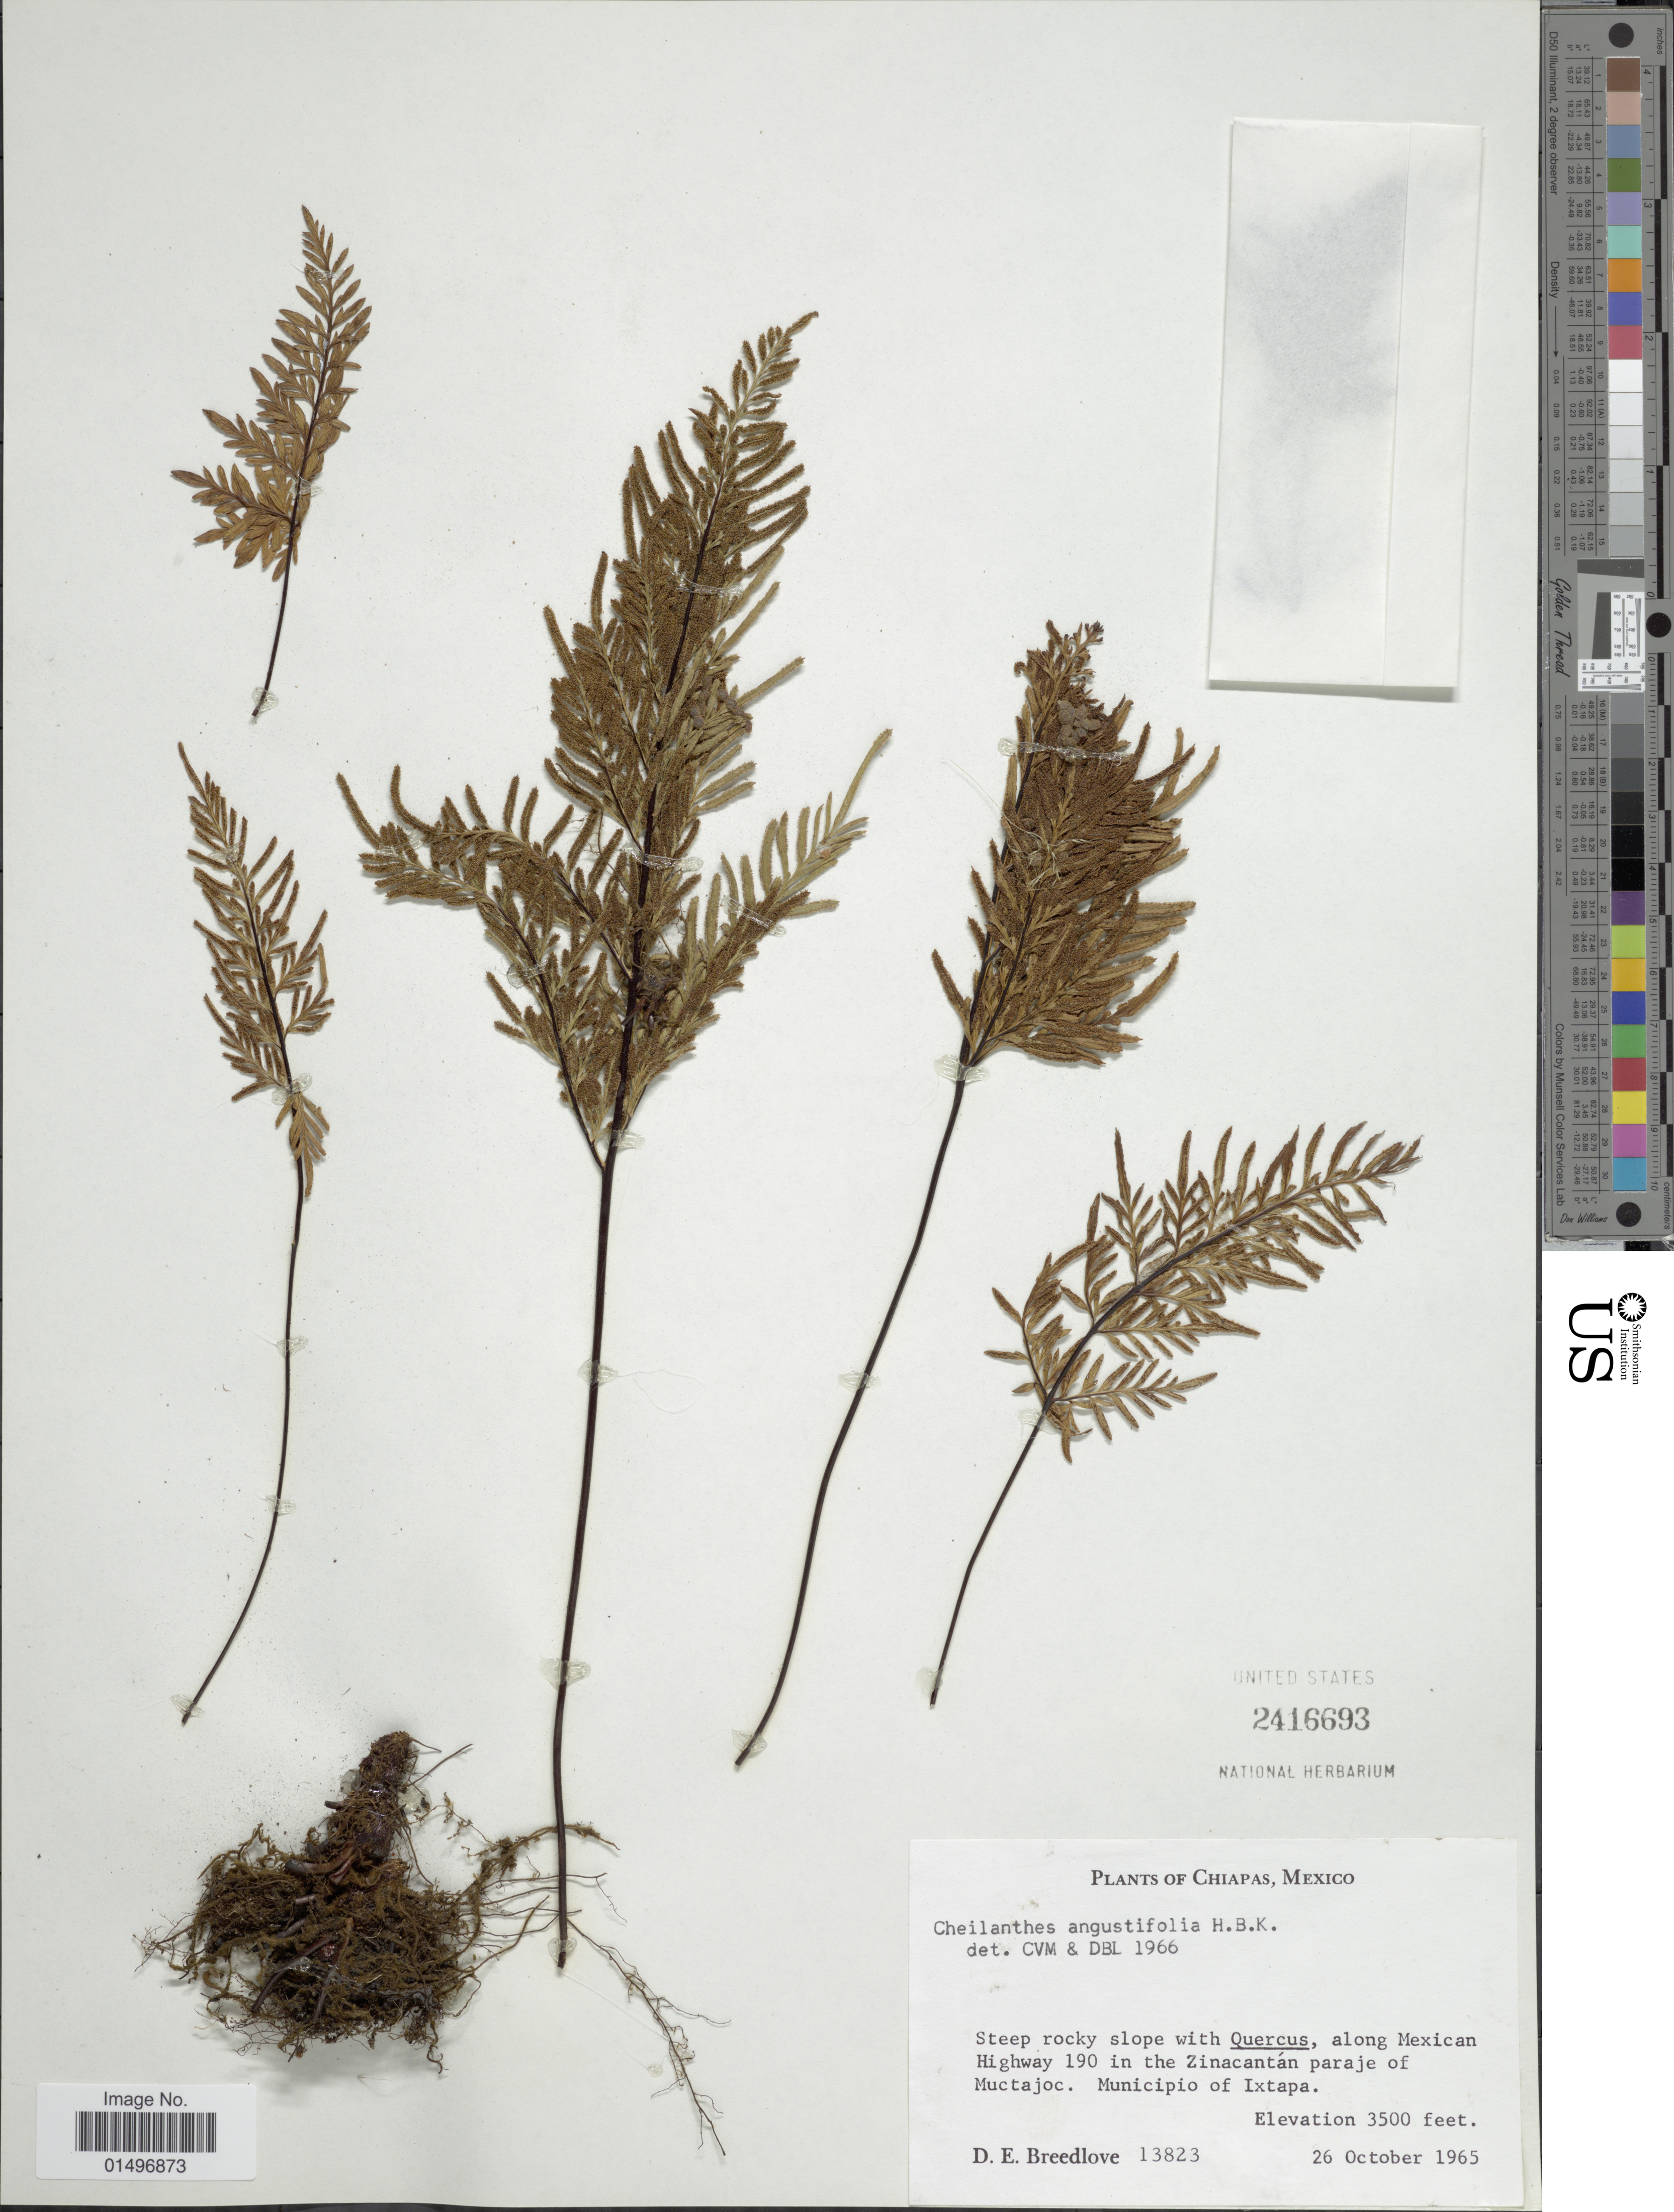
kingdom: Plantae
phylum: Tracheophyta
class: Polypodiopsida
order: Polypodiales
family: Pteridaceae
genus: Gaga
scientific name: Gaga angustifolia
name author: (Kunth) Fay W. Li & Windham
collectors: D. E. Breedlove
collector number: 13823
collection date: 1965-10-26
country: Mexico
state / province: Chiapas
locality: Chiapas, Mexico, along Mexican Highway 190 in the Zinacantan paraje of Muctajoc, Municipio of Ixtapa.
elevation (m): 1067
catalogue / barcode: US 2416693